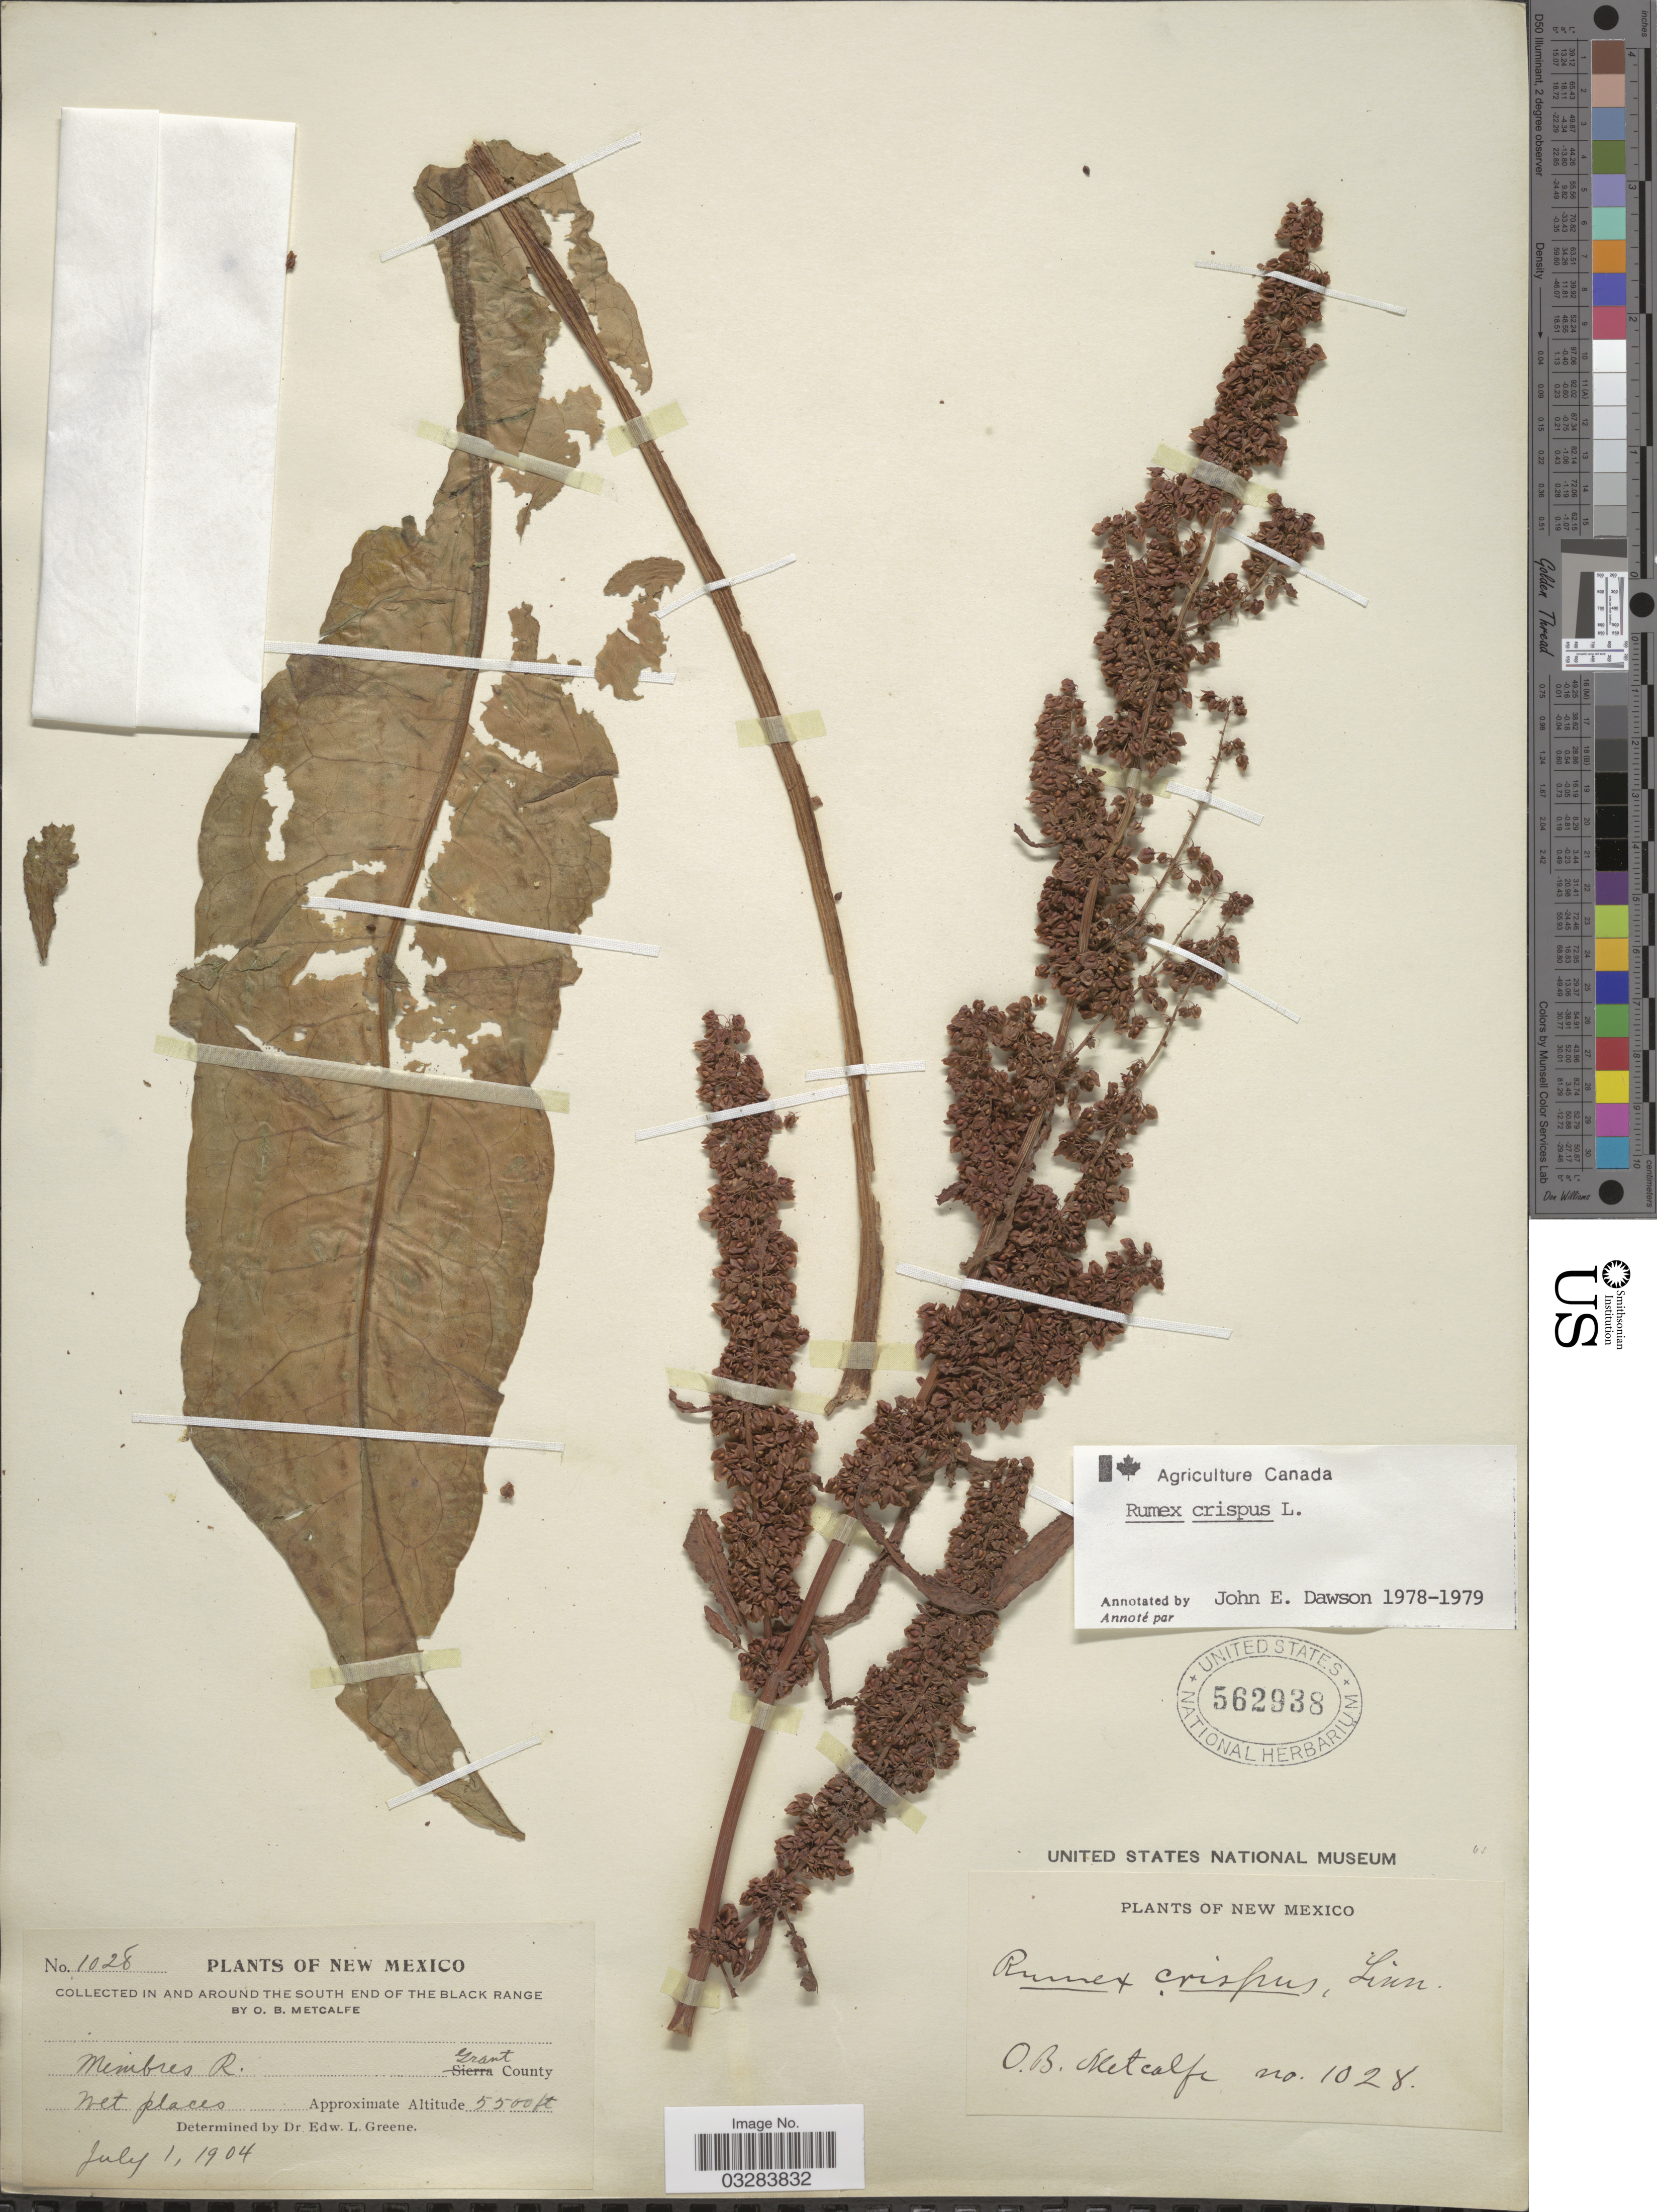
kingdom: Plantae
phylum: Tracheophyta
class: Magnoliopsida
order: Caryophyllales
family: Polygonaceae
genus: Rumex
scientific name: Rumex crispus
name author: L.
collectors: O. B. Metcalfe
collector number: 1028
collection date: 1904-07-01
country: United States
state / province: New Mexico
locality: In and around the South End of the Black Range, Mimbres R., Grant County.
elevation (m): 1676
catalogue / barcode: US 562938